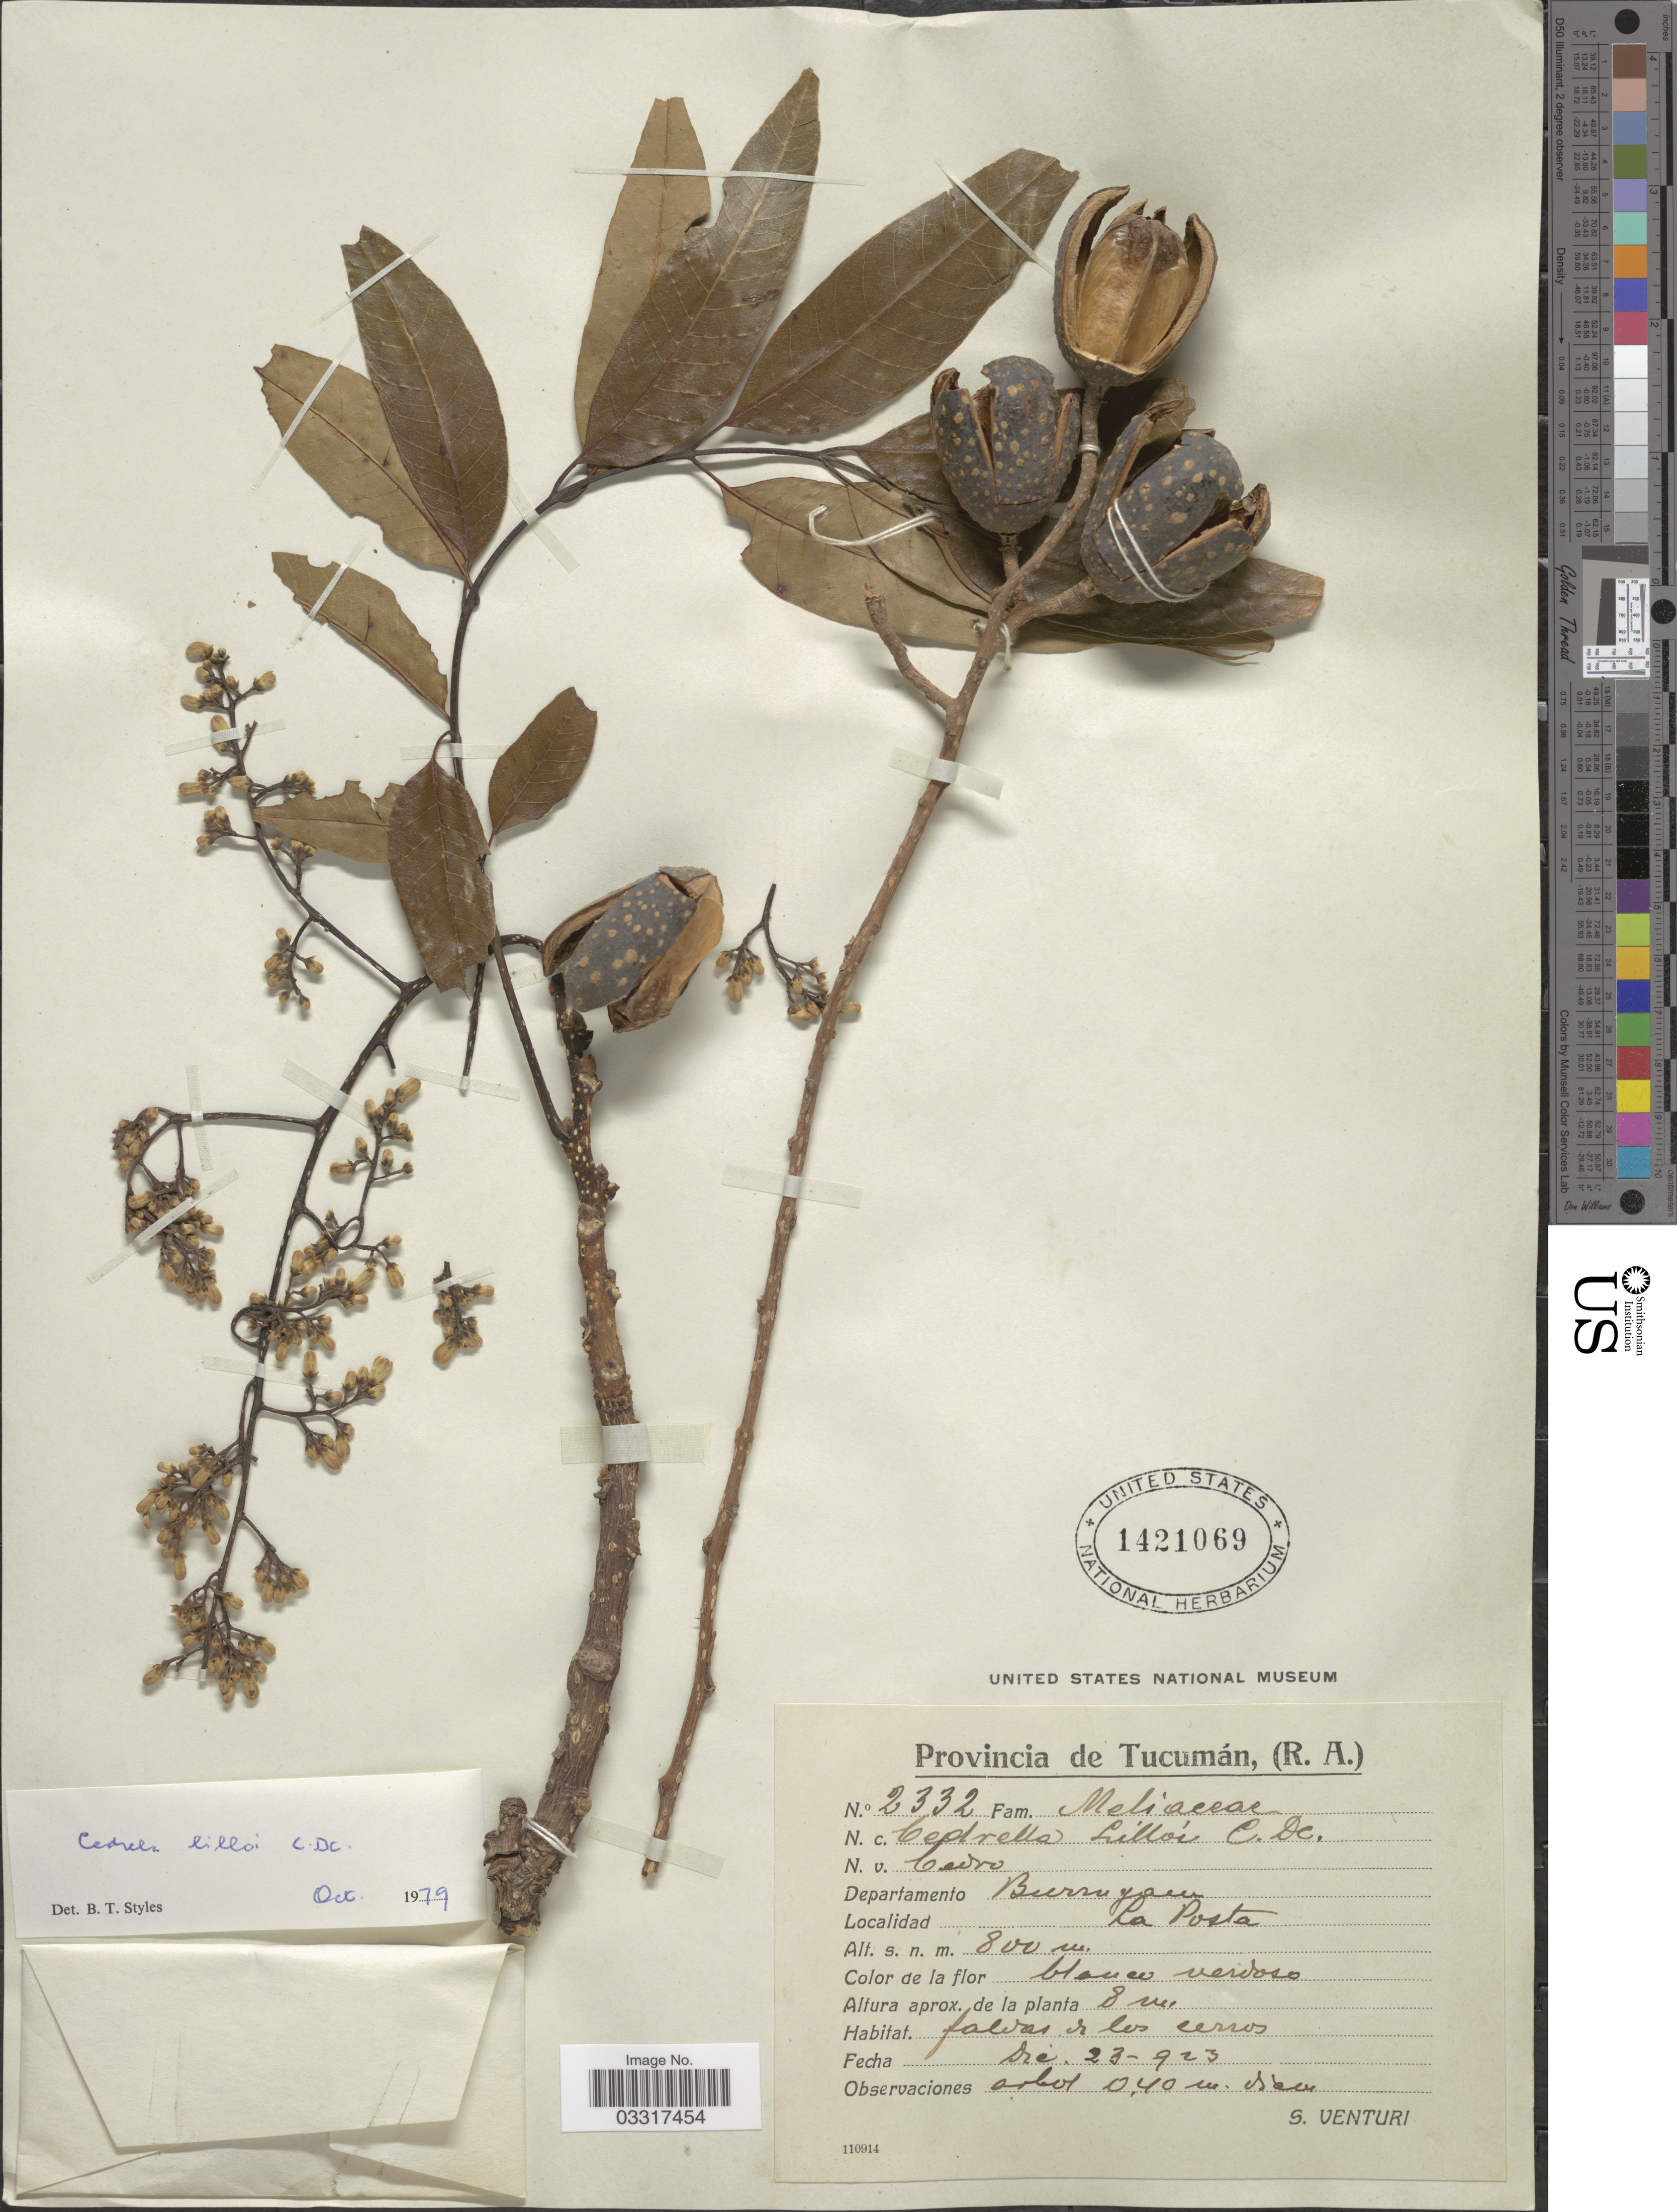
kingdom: Plantae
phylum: Tracheophyta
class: Magnoliopsida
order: Sapindales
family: Meliaceae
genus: Cedrela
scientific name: Cedrela lilloi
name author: C. DC.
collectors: S. Venturi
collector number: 2332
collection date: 1923-12-23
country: Argentina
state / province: Tucuman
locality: Departamento Burroyaco. La Posta.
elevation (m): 800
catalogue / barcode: US 1421069